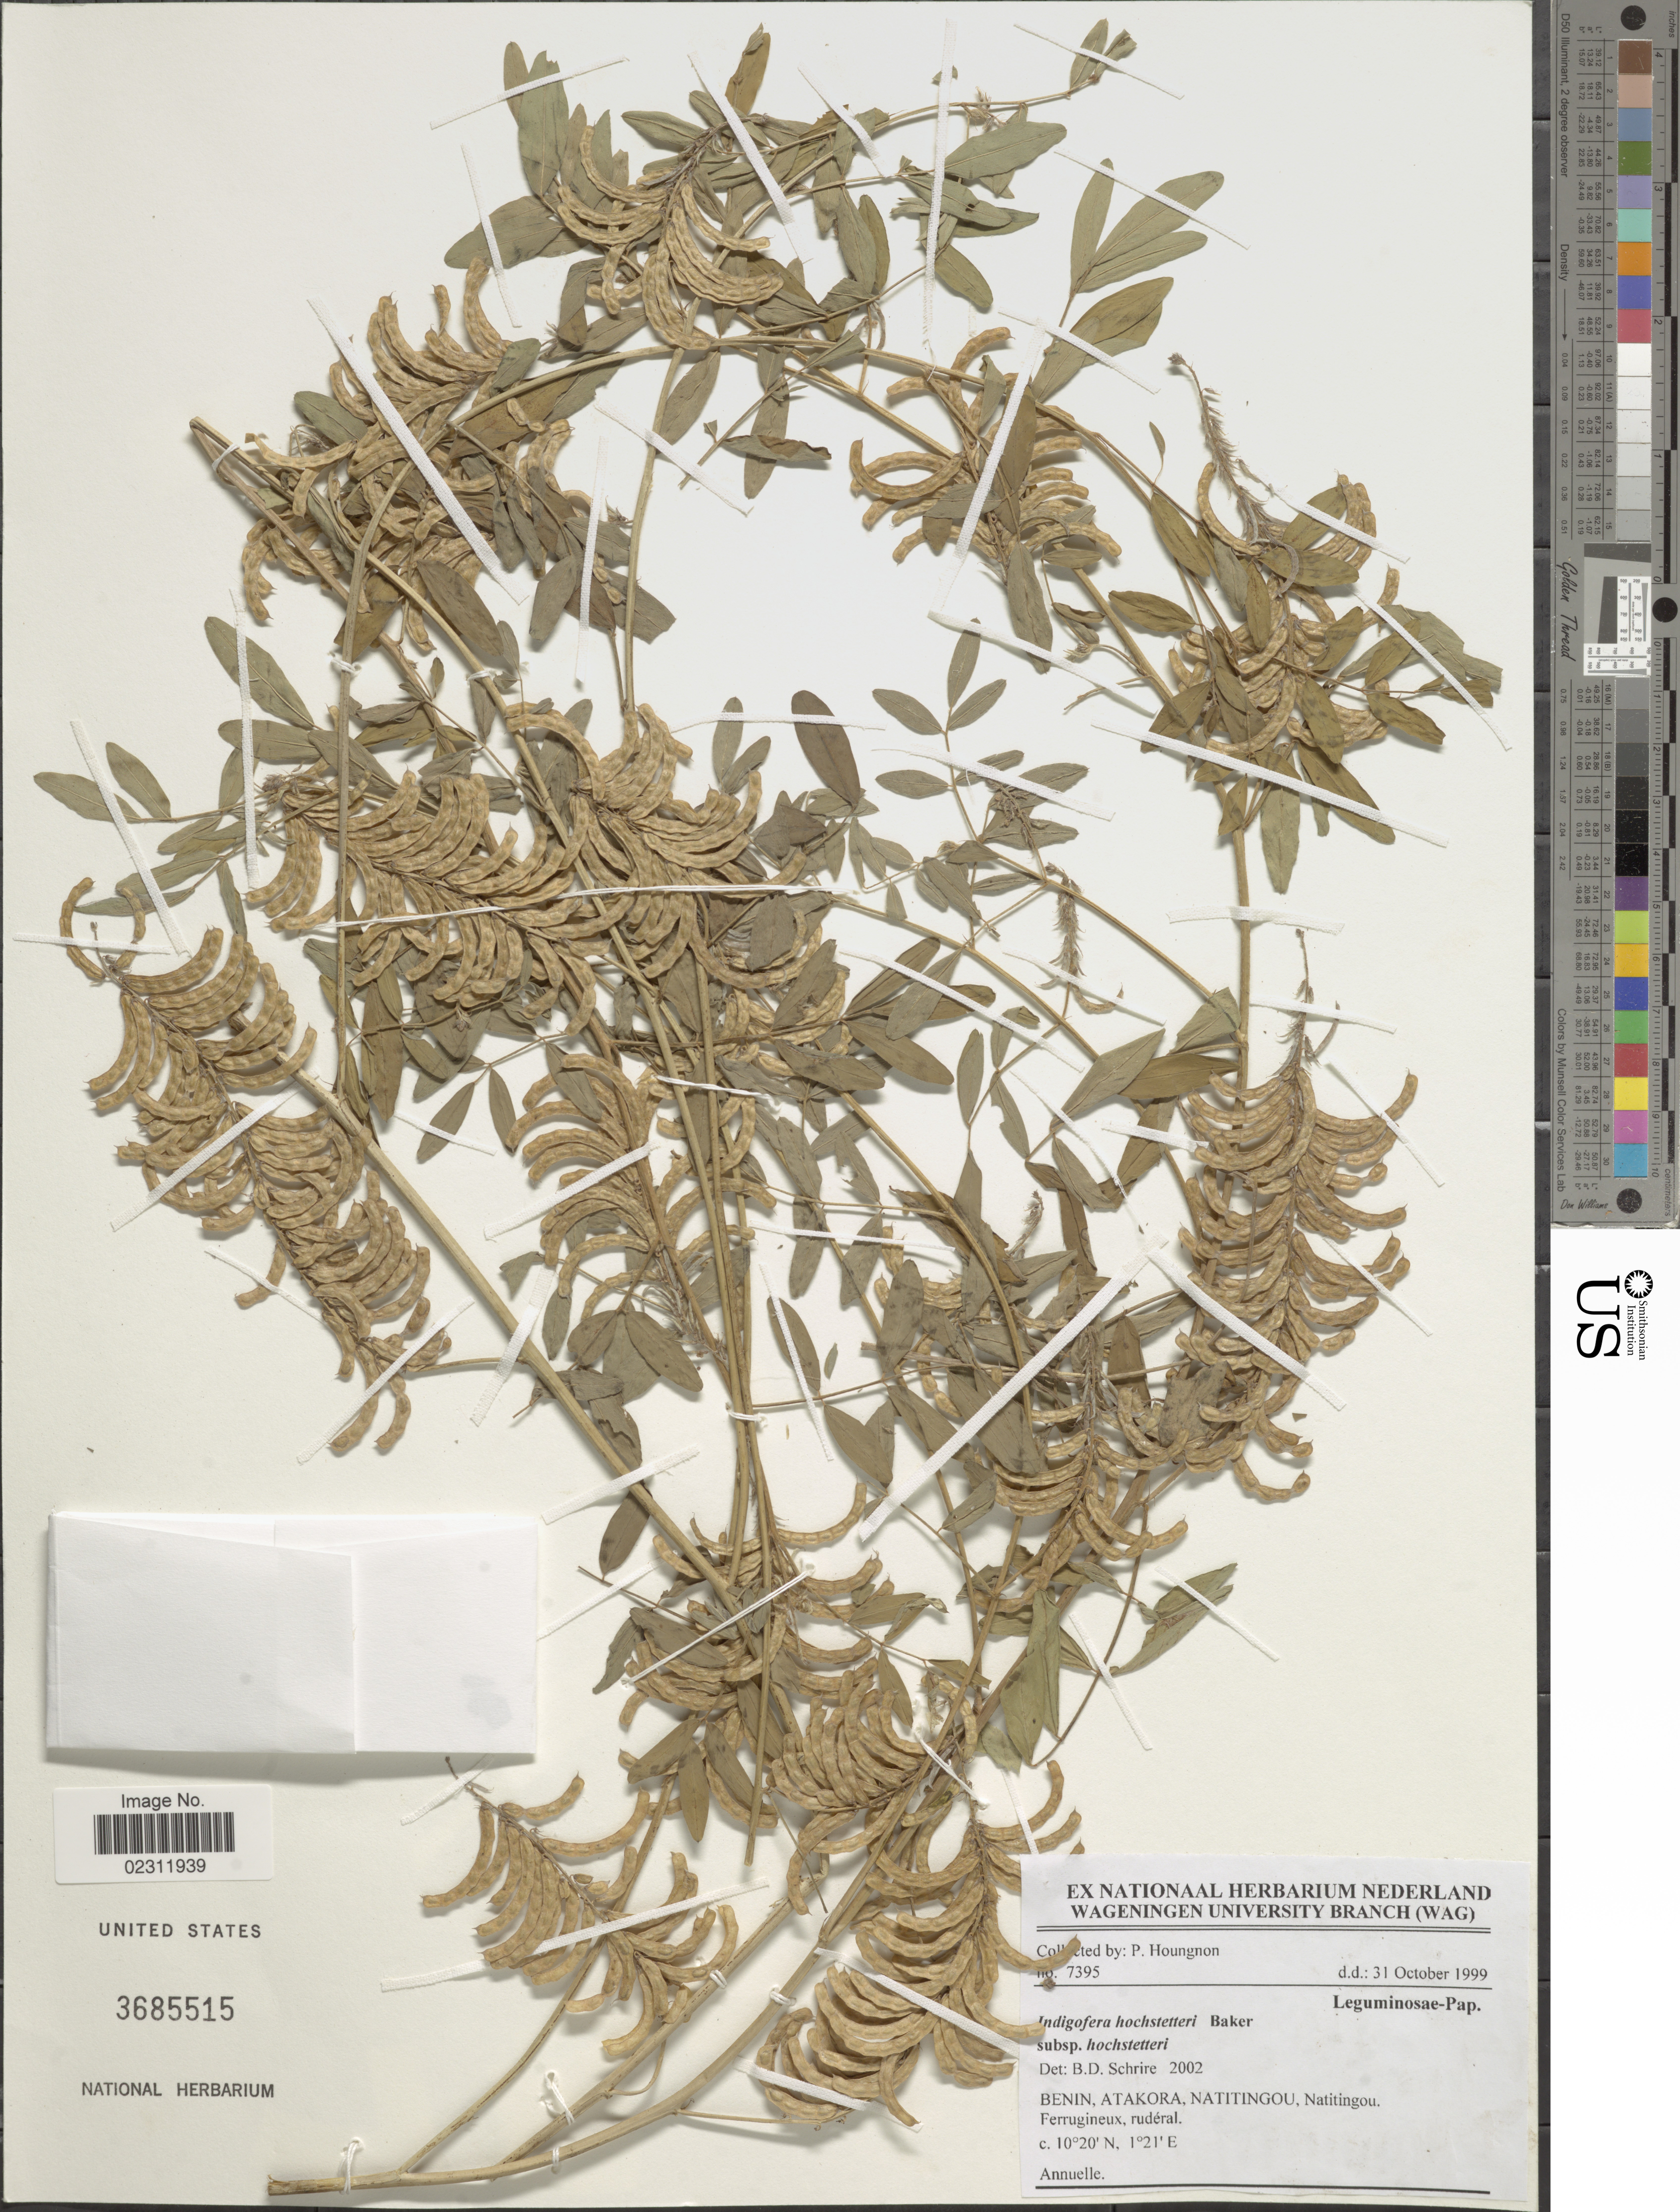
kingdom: Plantae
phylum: Tracheophyta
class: Magnoliopsida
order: Fabales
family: Fabaceae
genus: Indigofera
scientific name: Indigofera hochstetteri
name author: Baker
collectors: P. Houngnon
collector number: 7395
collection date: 1999-10-31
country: Benin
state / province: Atakora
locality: Natitingou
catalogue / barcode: US 3685515